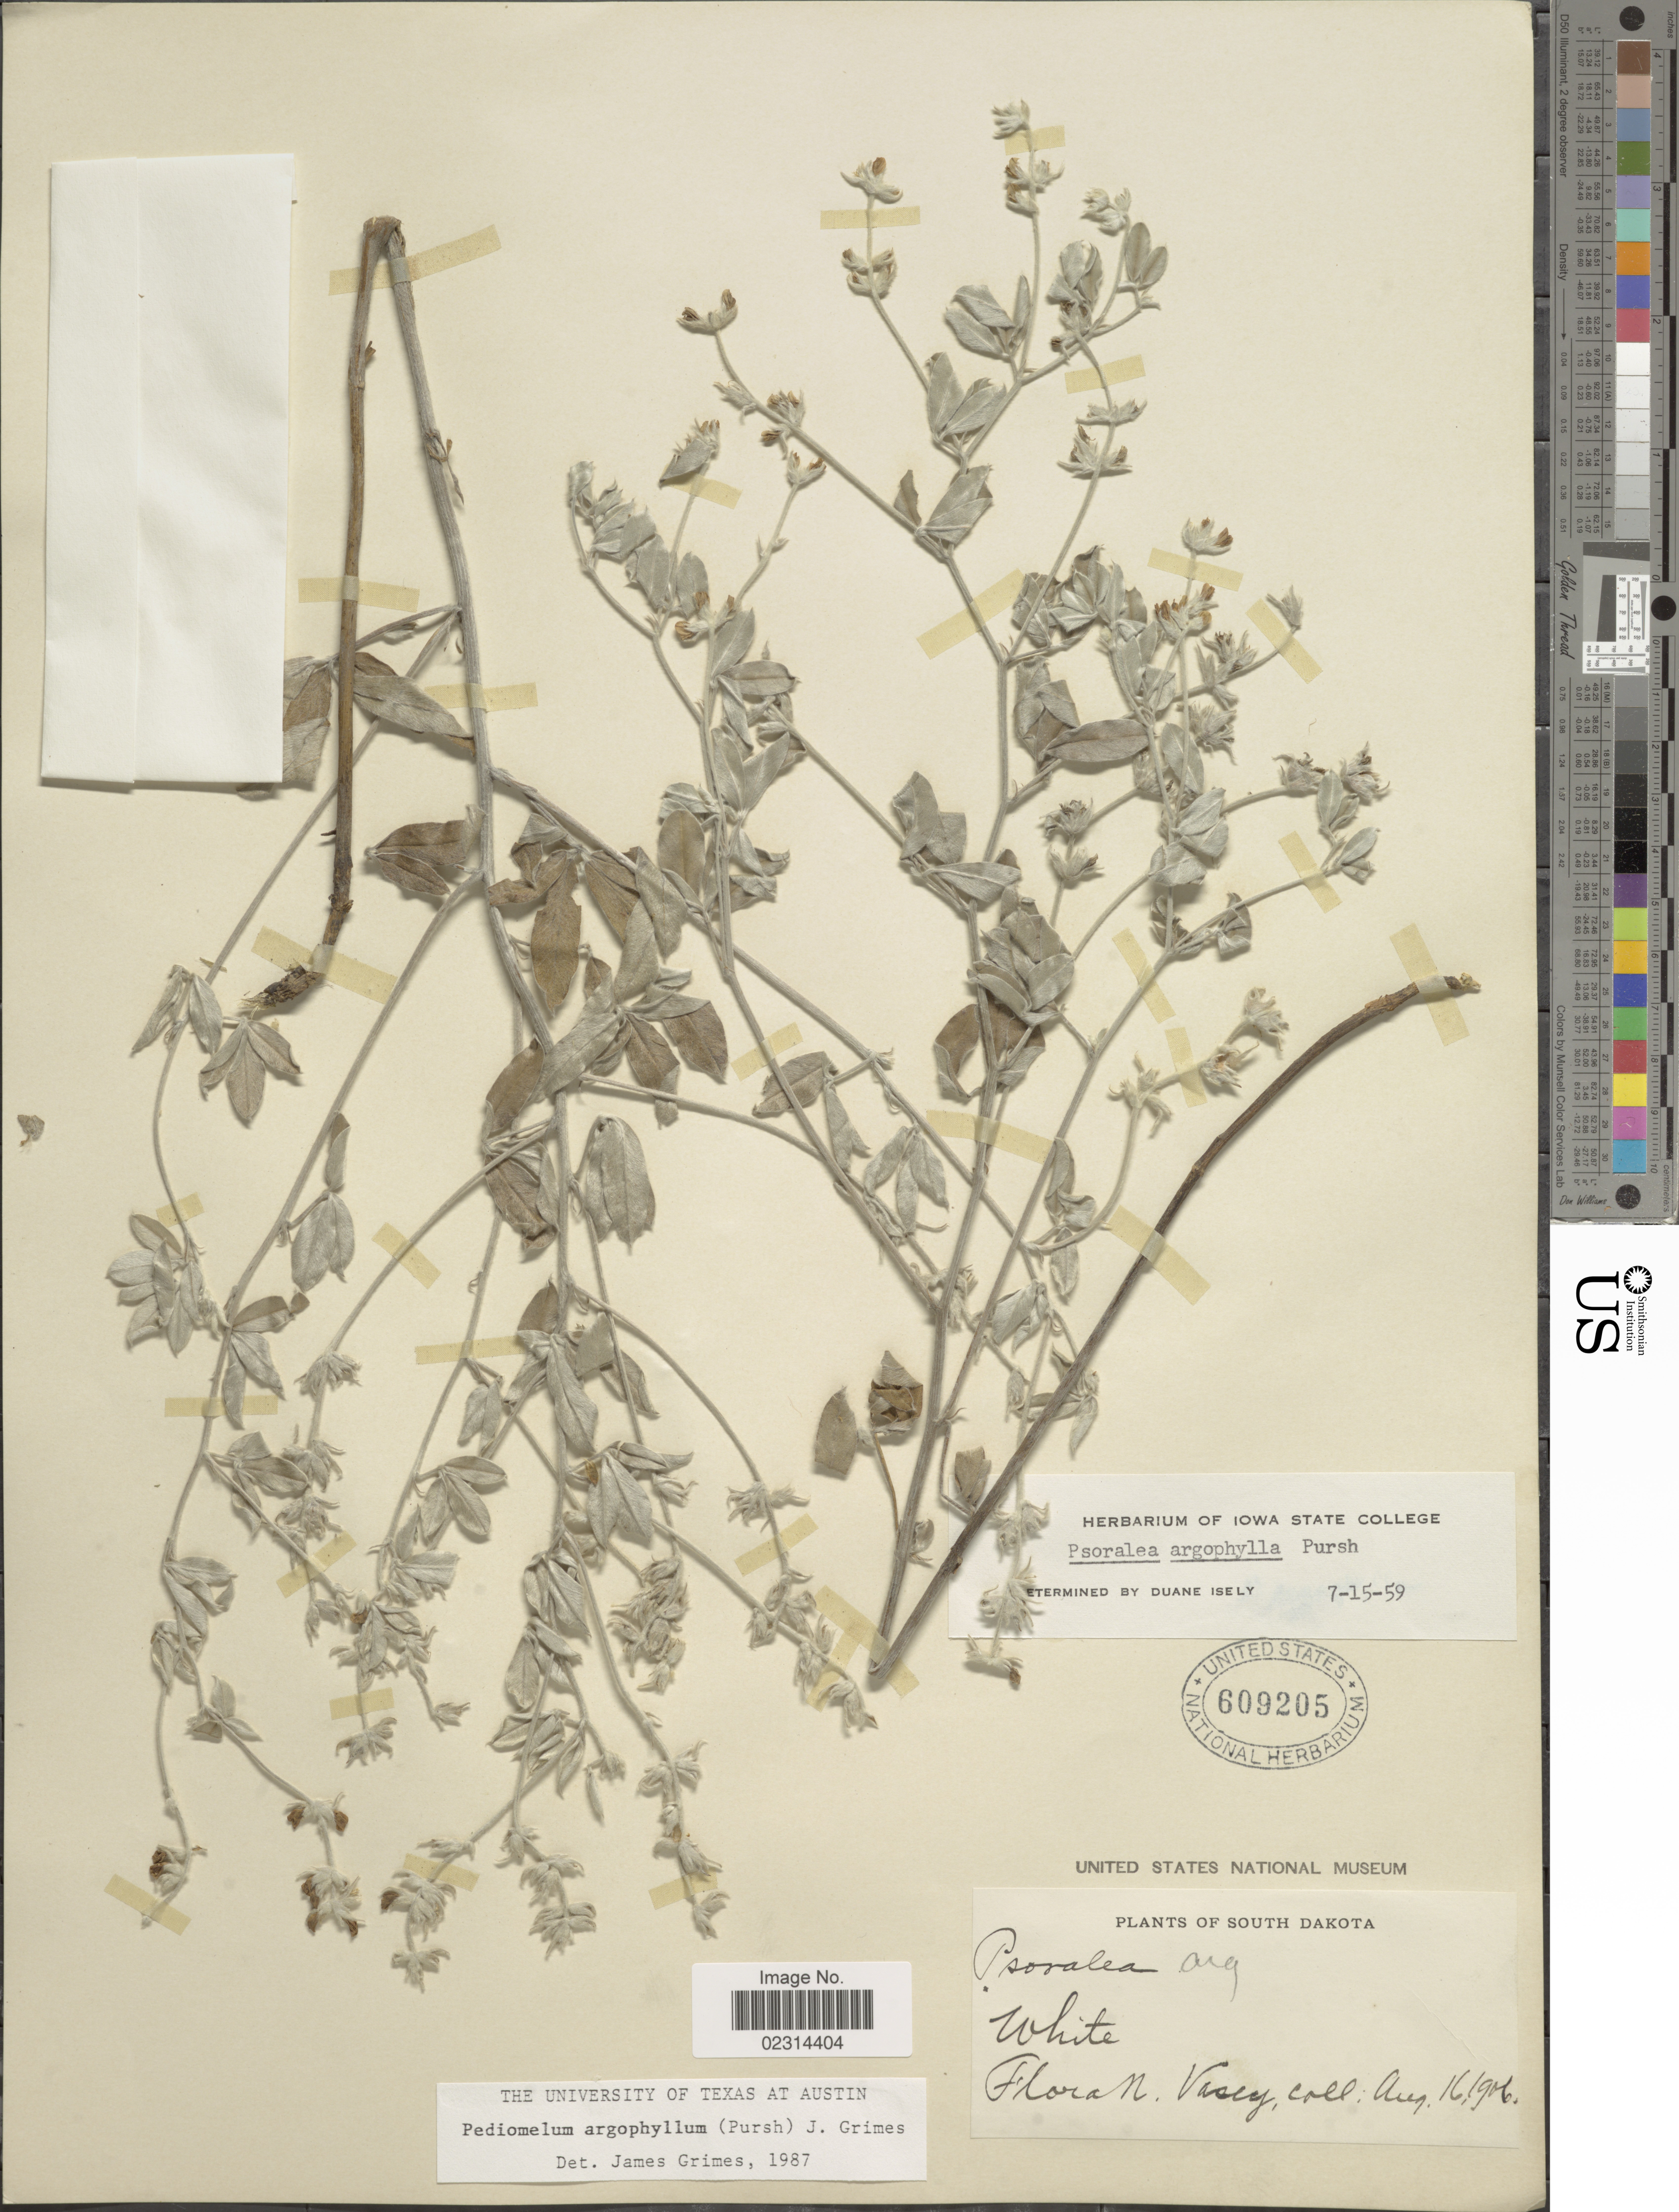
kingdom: Plantae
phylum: Tracheophyta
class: Magnoliopsida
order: Fabales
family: Fabaceae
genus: Pediomelum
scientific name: Pediomelum argophyllum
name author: (Pursh) J.W. Grimes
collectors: N. Vasey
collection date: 1906-08-16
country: United States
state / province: South Dakota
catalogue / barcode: US 609205